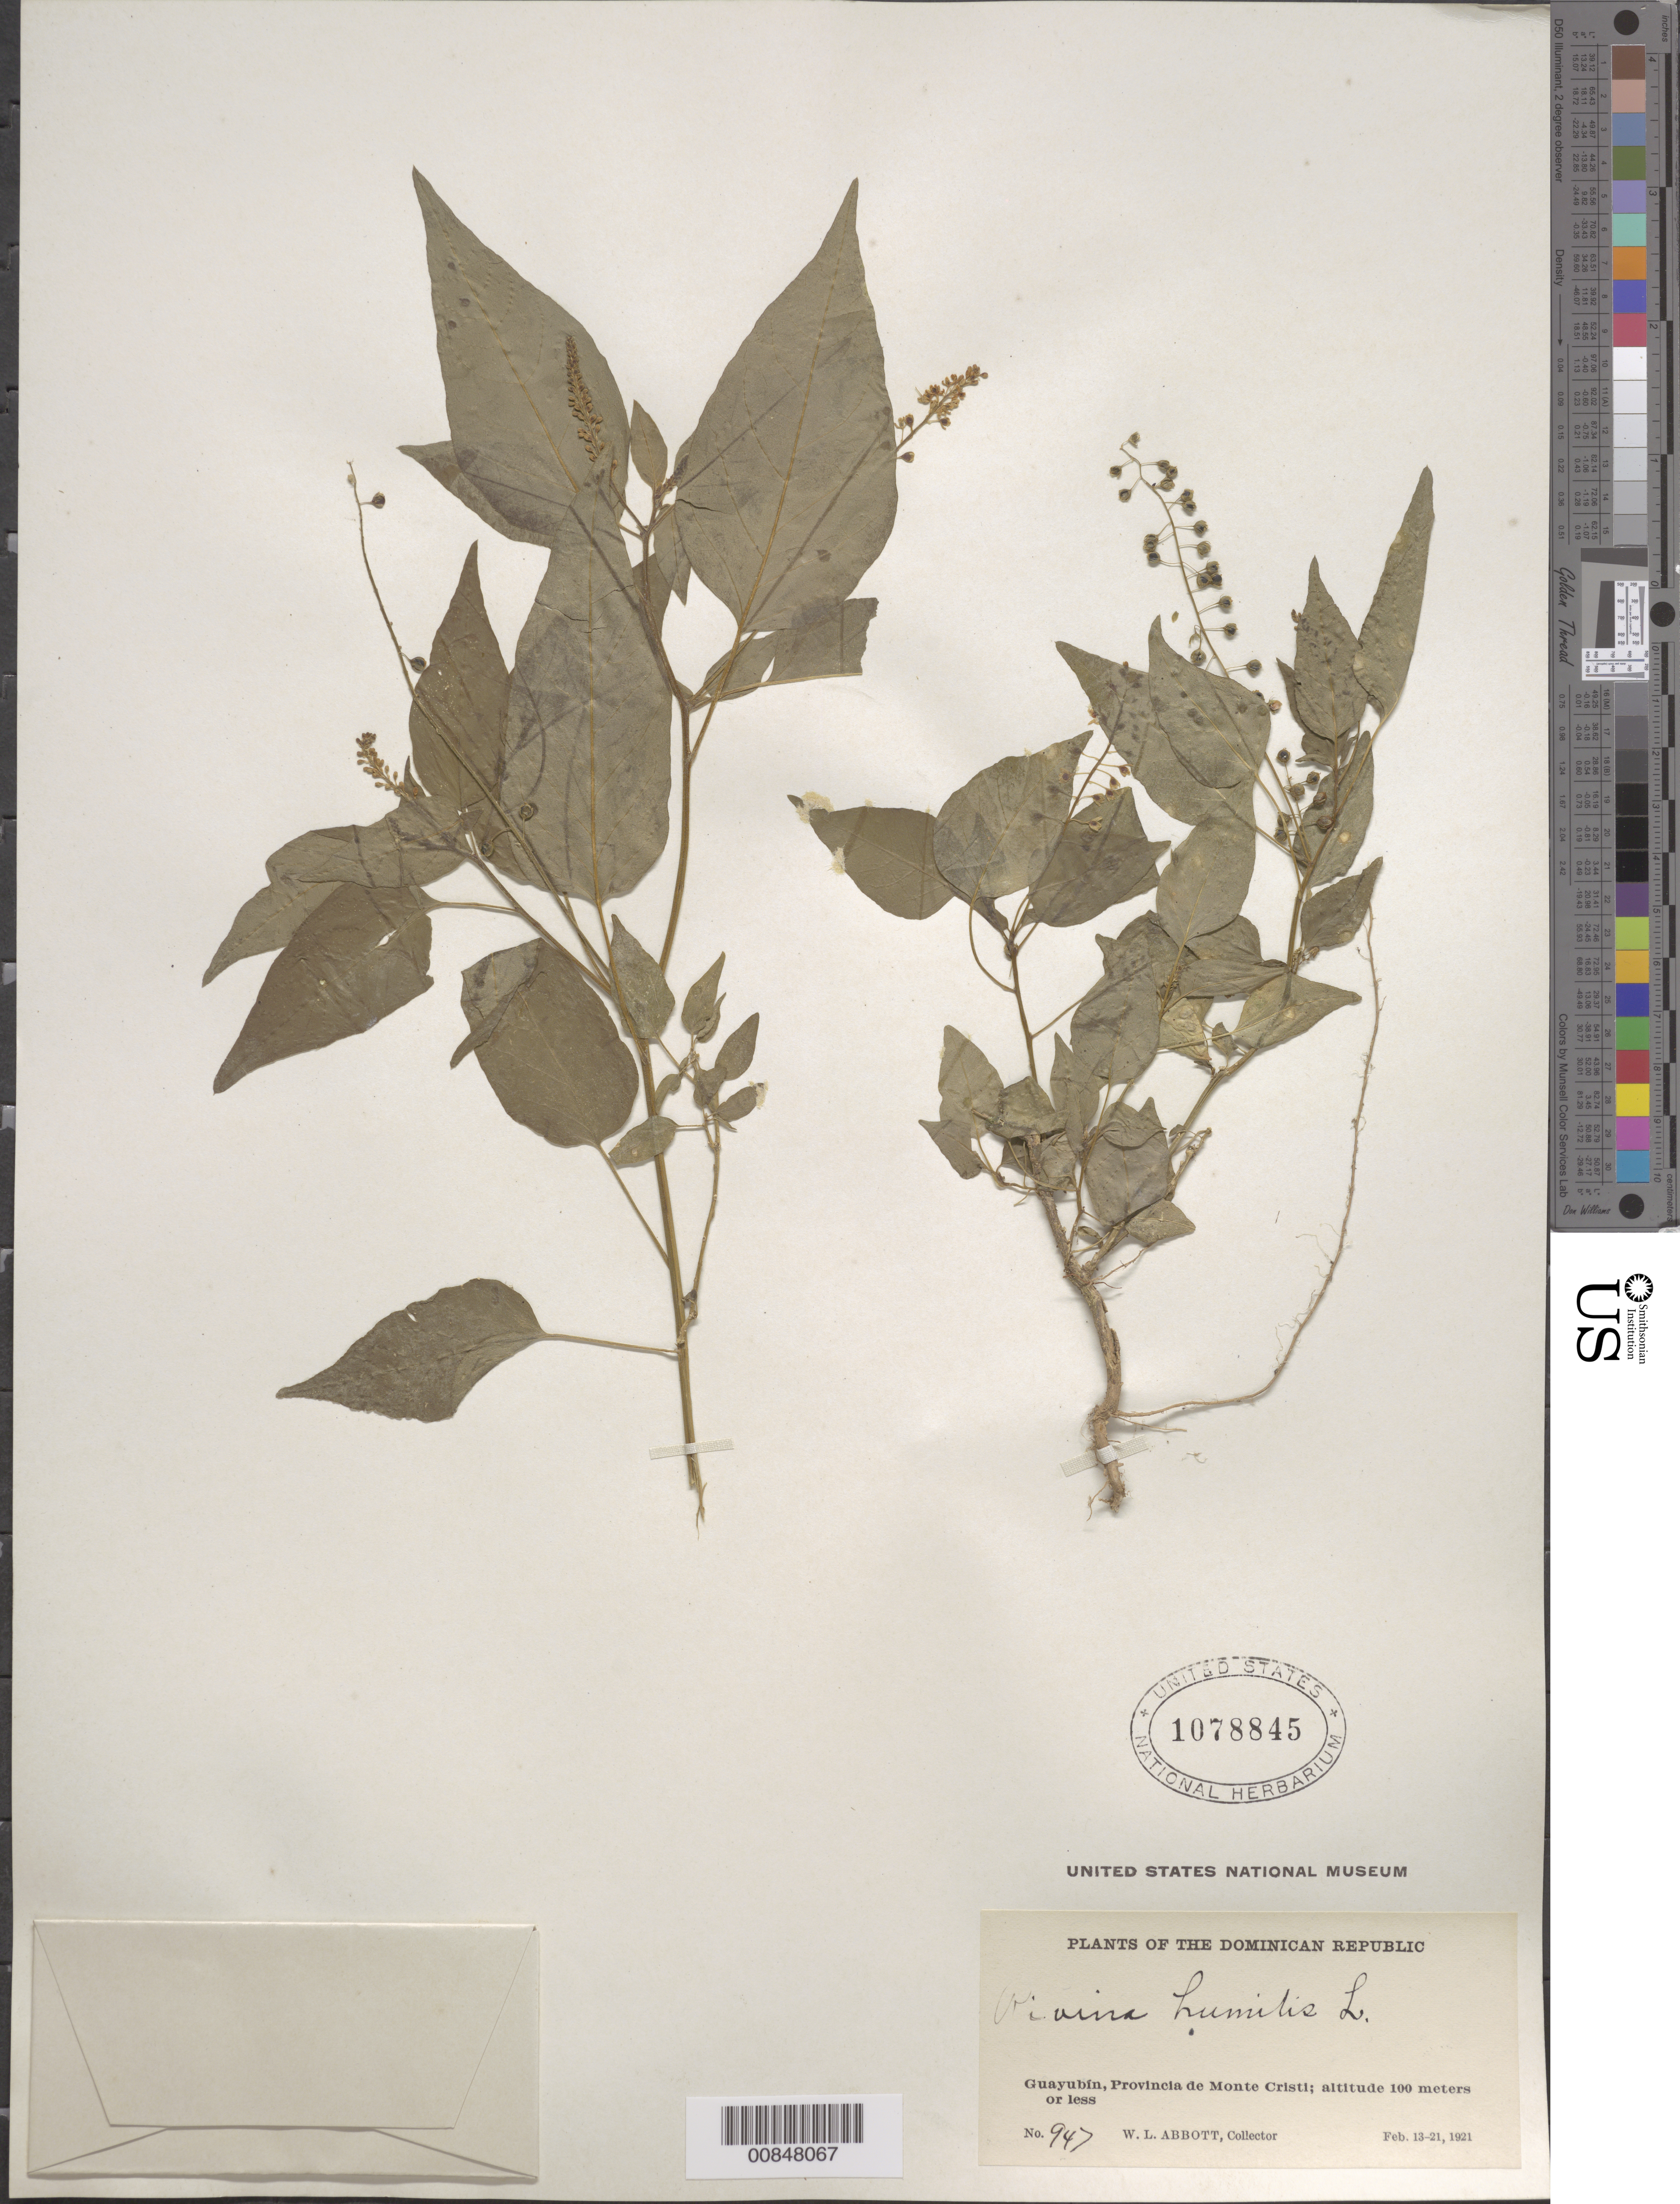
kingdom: Plantae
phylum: Tracheophyta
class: Magnoliopsida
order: Caryophyllales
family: Phytolaccaceae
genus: Rivina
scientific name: Rivina humilis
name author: L.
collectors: W. L. Abbott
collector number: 947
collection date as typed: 13 Feb 1921 to 21 Feb 1921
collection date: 1921-02-13/1921-02-21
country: Dominican Republic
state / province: Monte Cristi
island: Hispaniola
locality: Guayubín.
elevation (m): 100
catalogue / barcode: US 1078845